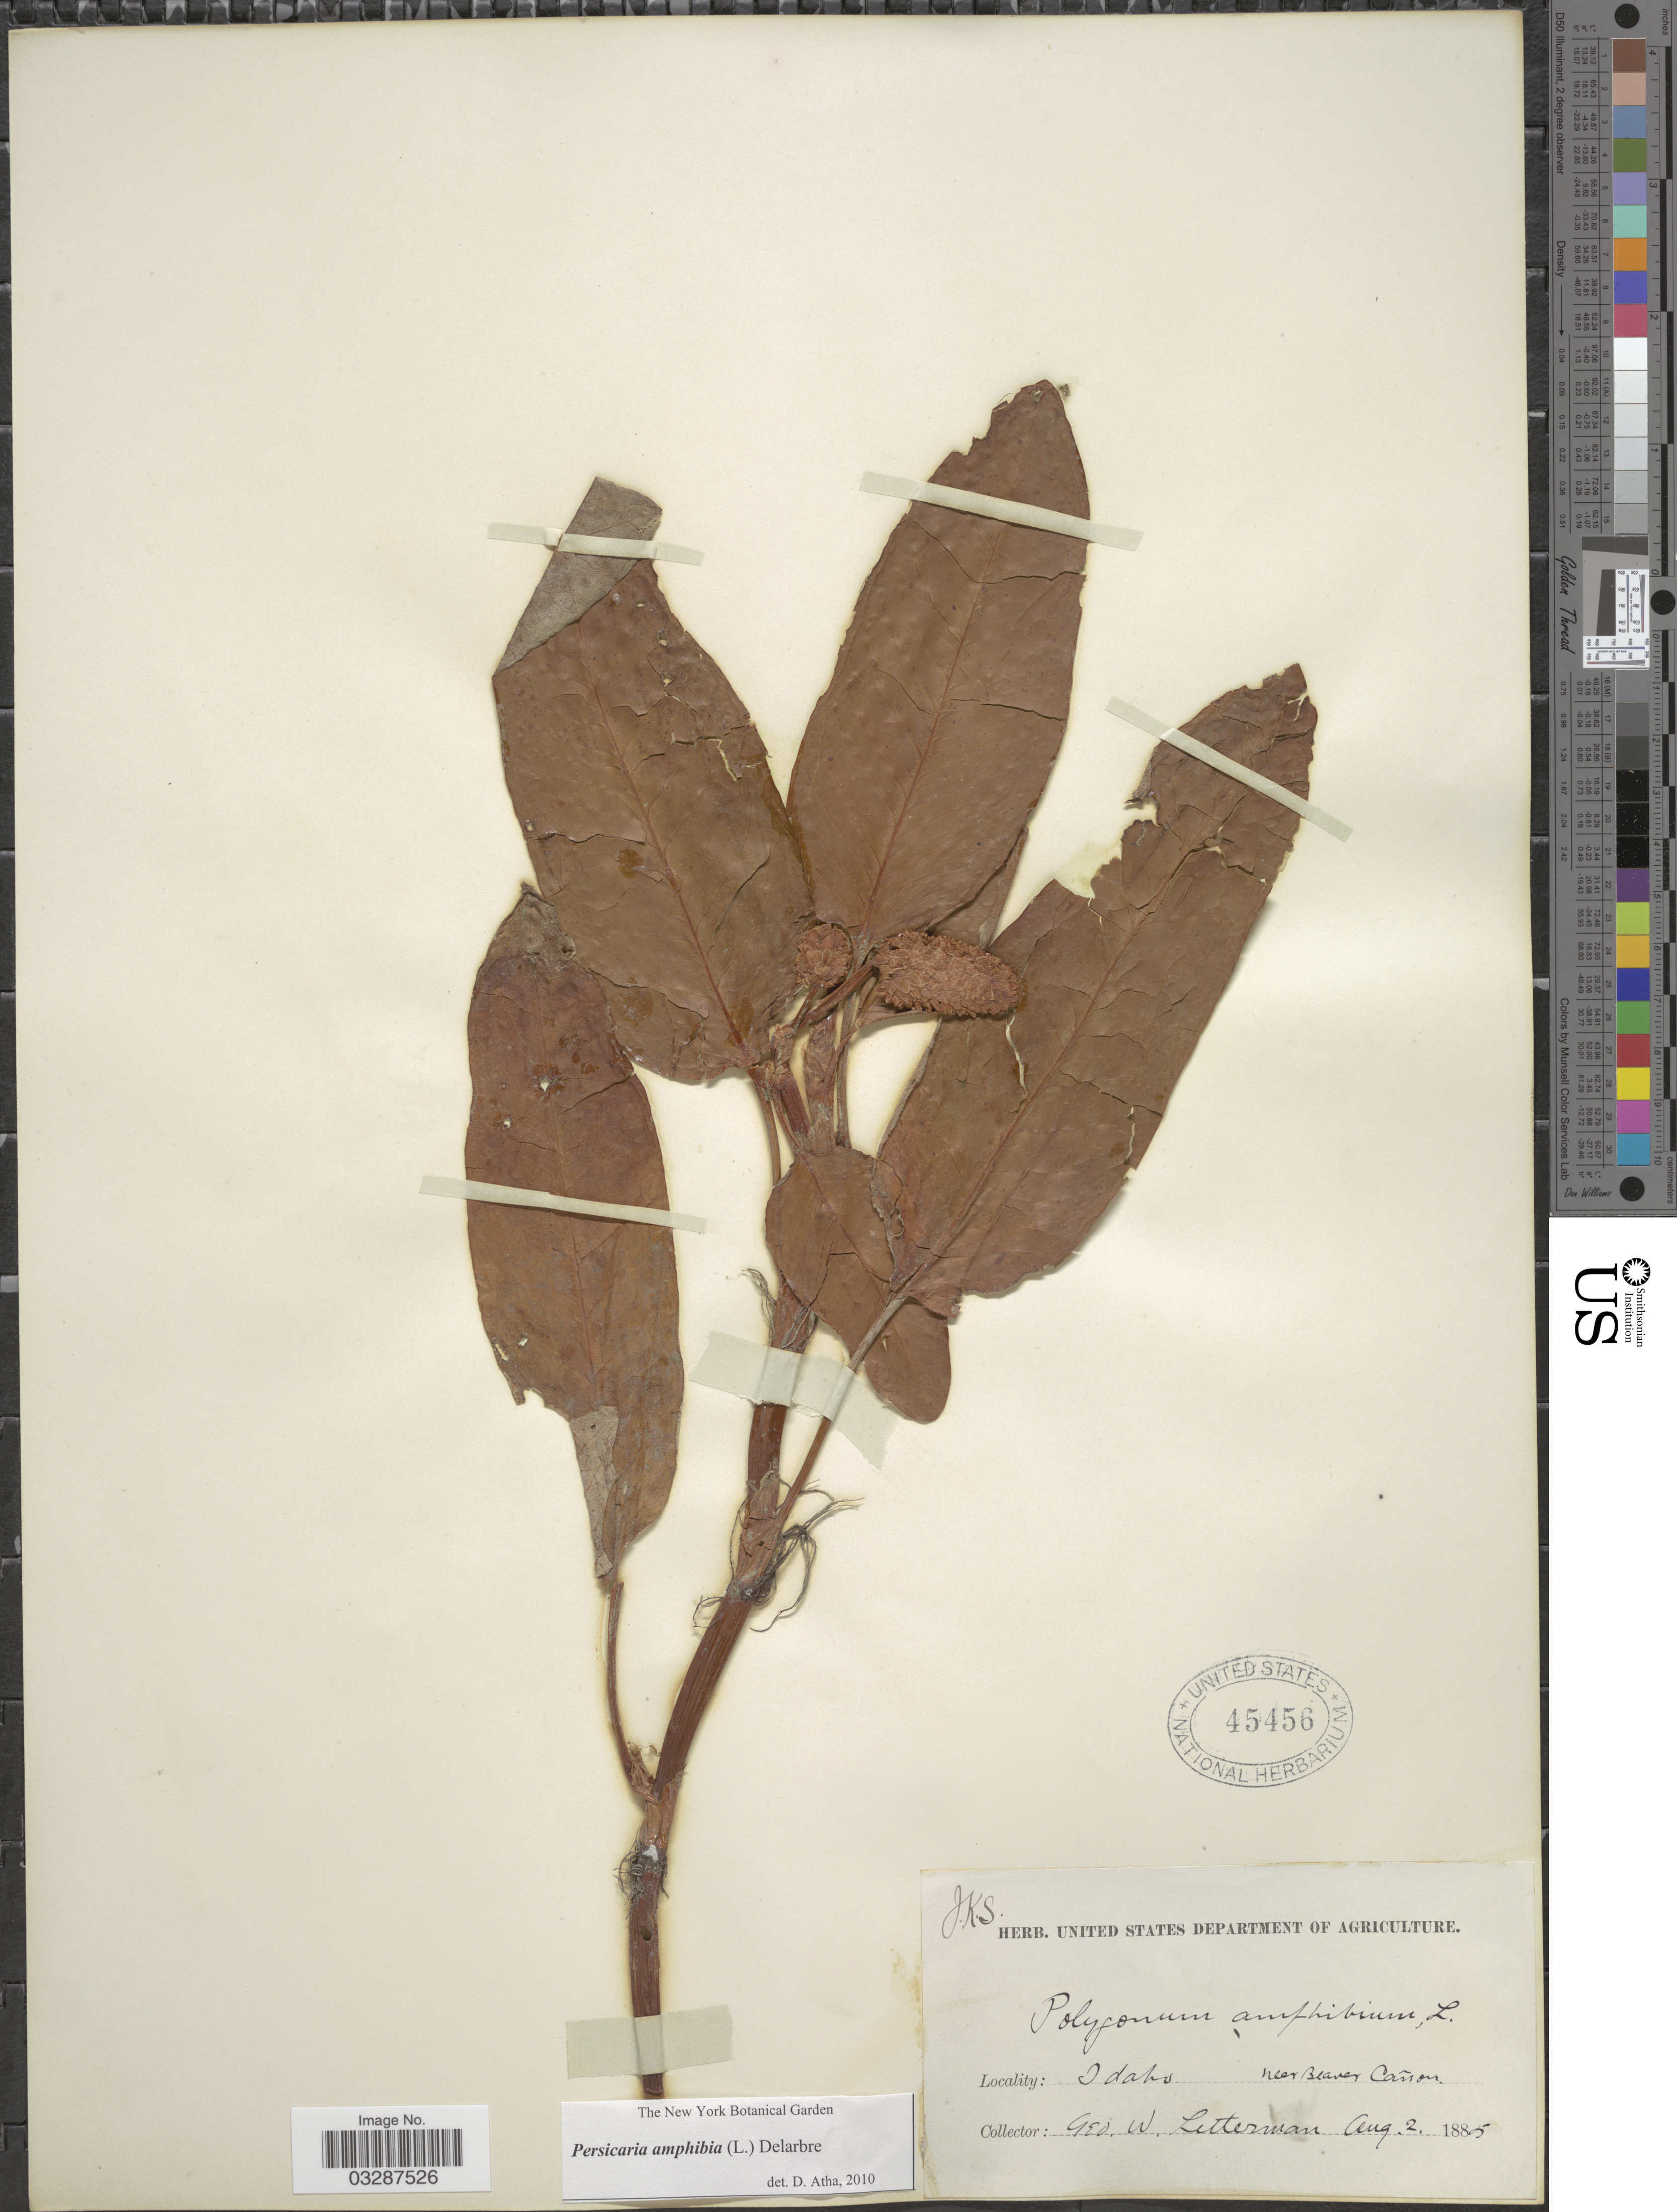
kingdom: Plantae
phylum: Tracheophyta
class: Magnoliopsida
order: Caryophyllales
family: Polygonaceae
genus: Persicaria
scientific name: Persicaria amphibia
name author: (L.) Delarbre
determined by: Atha, D. E.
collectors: G. W. Letterman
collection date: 1885-08-02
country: United States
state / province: Idaho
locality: Near Beaver Cañon.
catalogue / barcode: US 45456